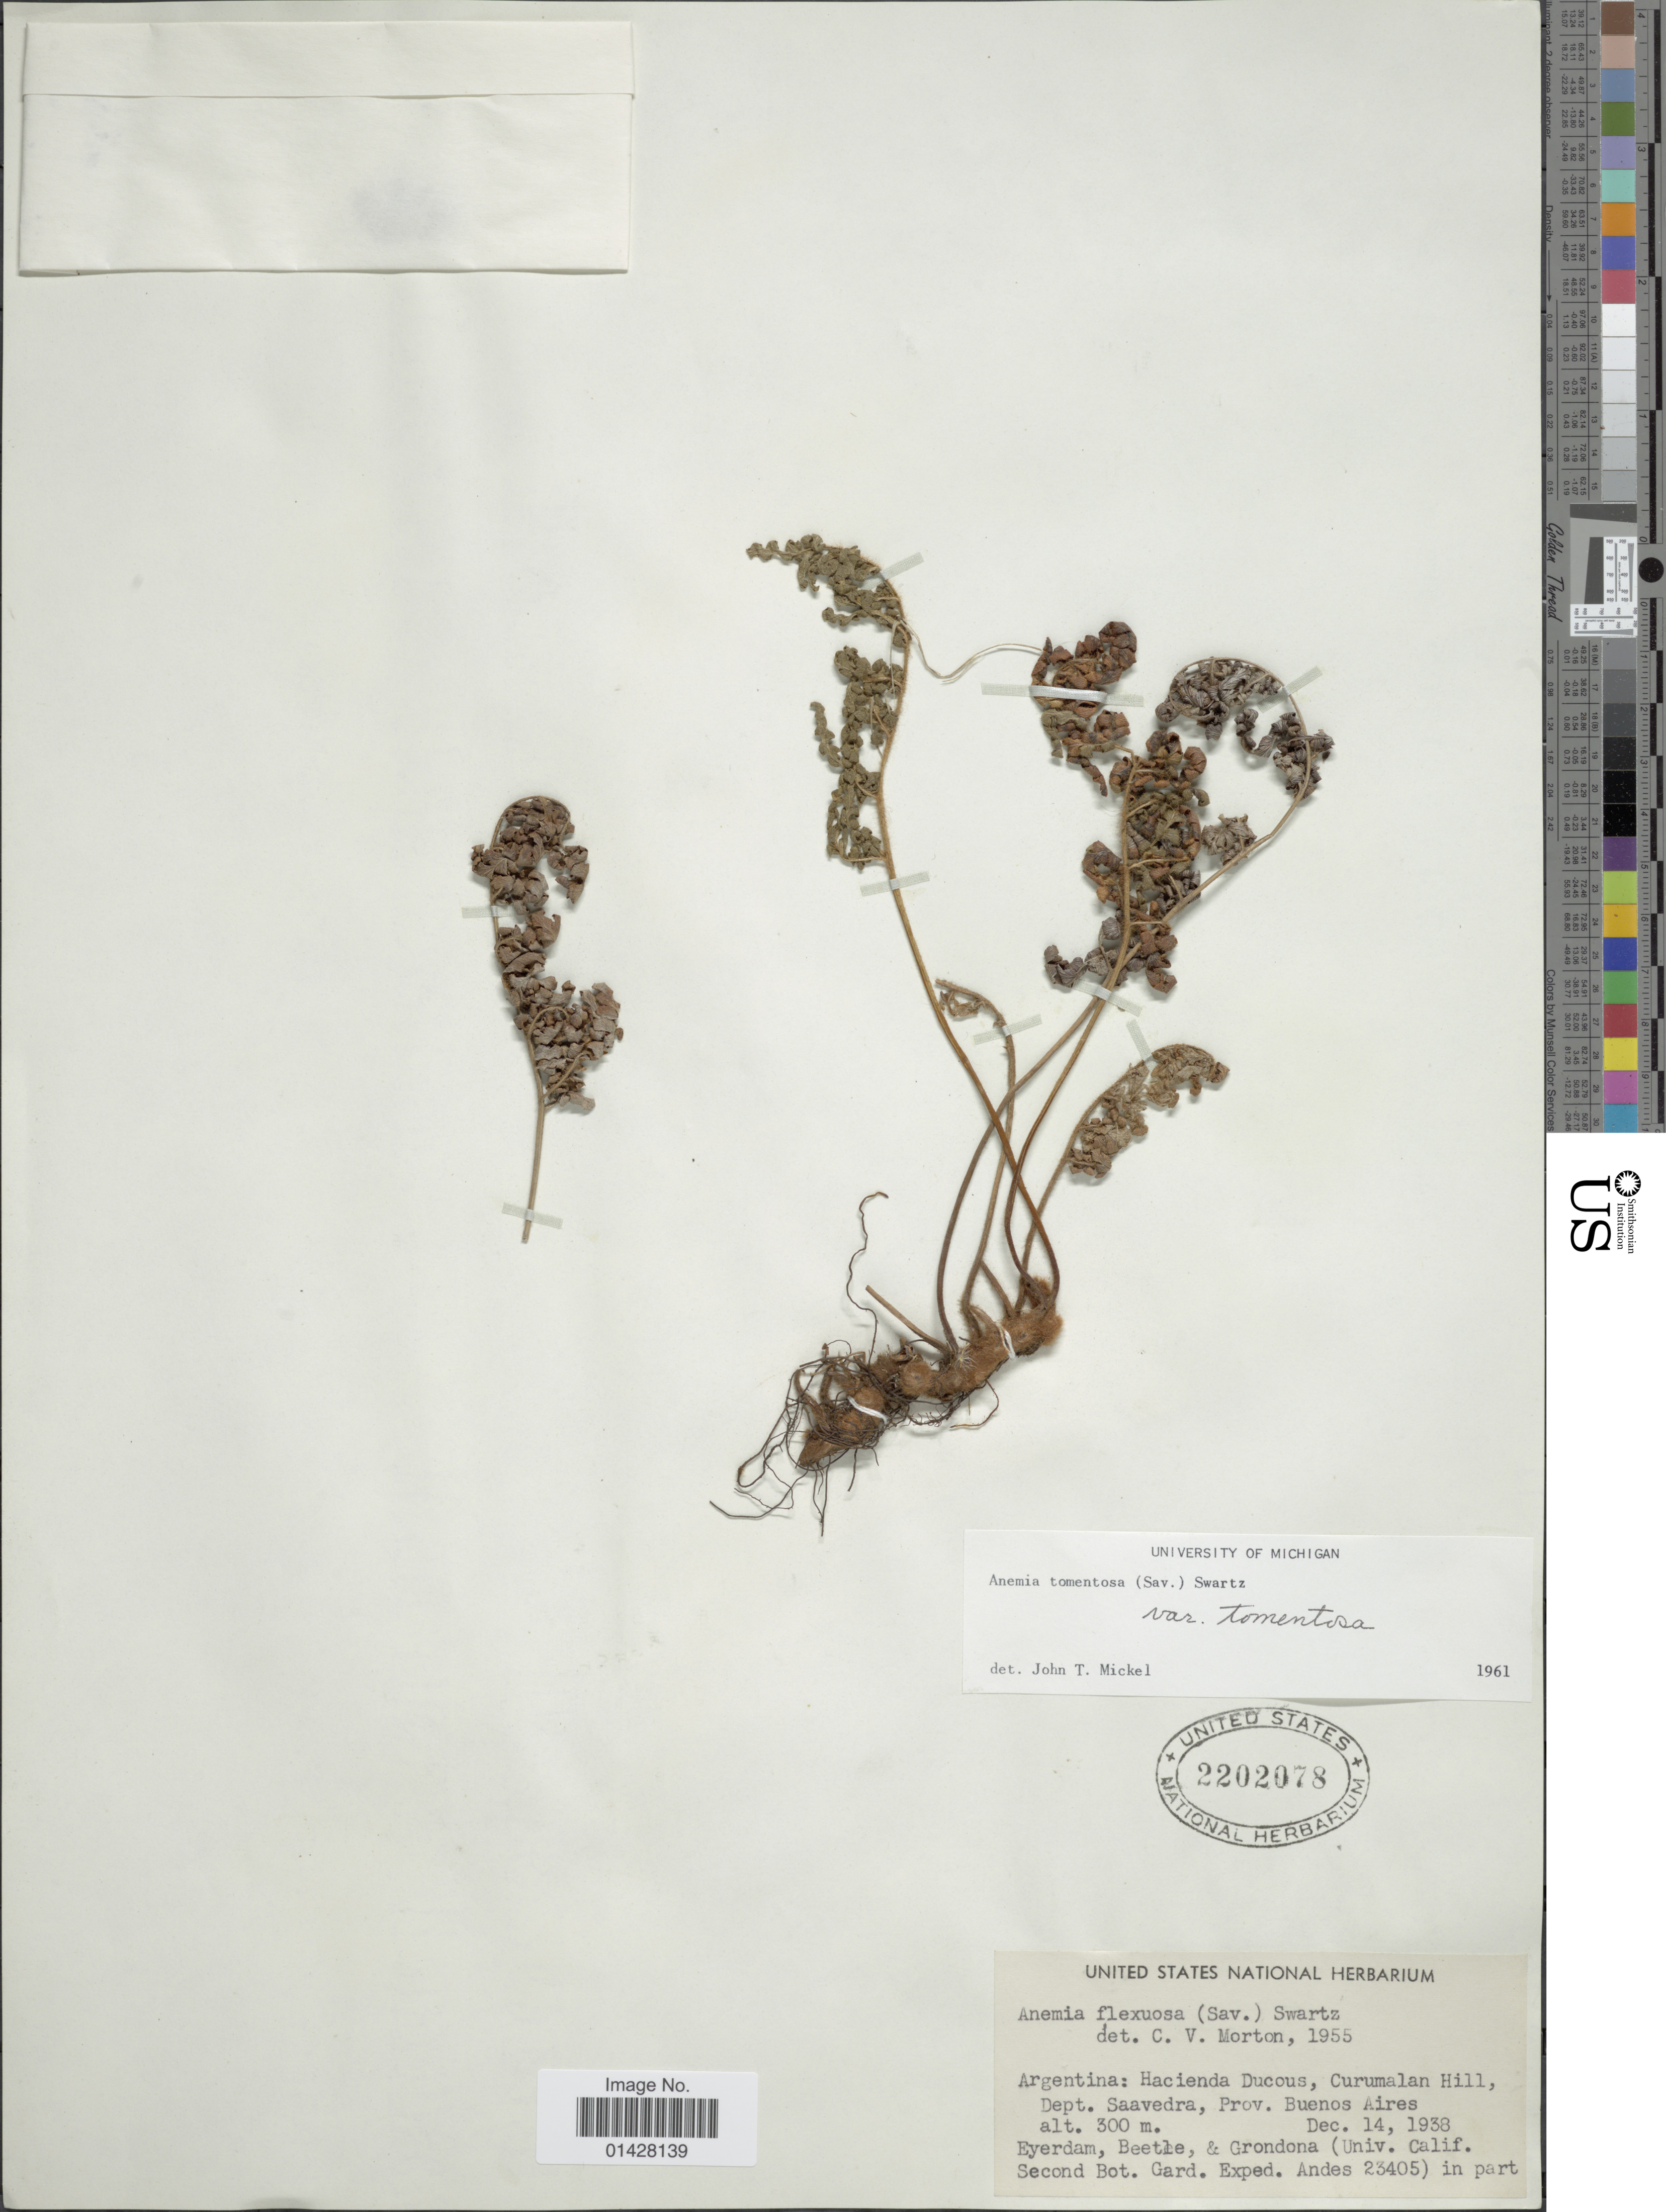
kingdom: Plantae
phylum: Tracheophyta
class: Polypodiopsida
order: Schizaeales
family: Anemiaceae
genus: Anemia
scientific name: Anemia tomentosa var. tomentosa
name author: (Sav.) Sw.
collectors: -. Eyerdam, Beetle & E. Grondona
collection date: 1938-12-14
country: Argentina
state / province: Buenos Aires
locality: Argentina: Hacienda Ducous, Curumalan Hill, Dept. Saavedra, Prov. Buenos Aires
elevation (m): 300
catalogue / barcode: US 2202078